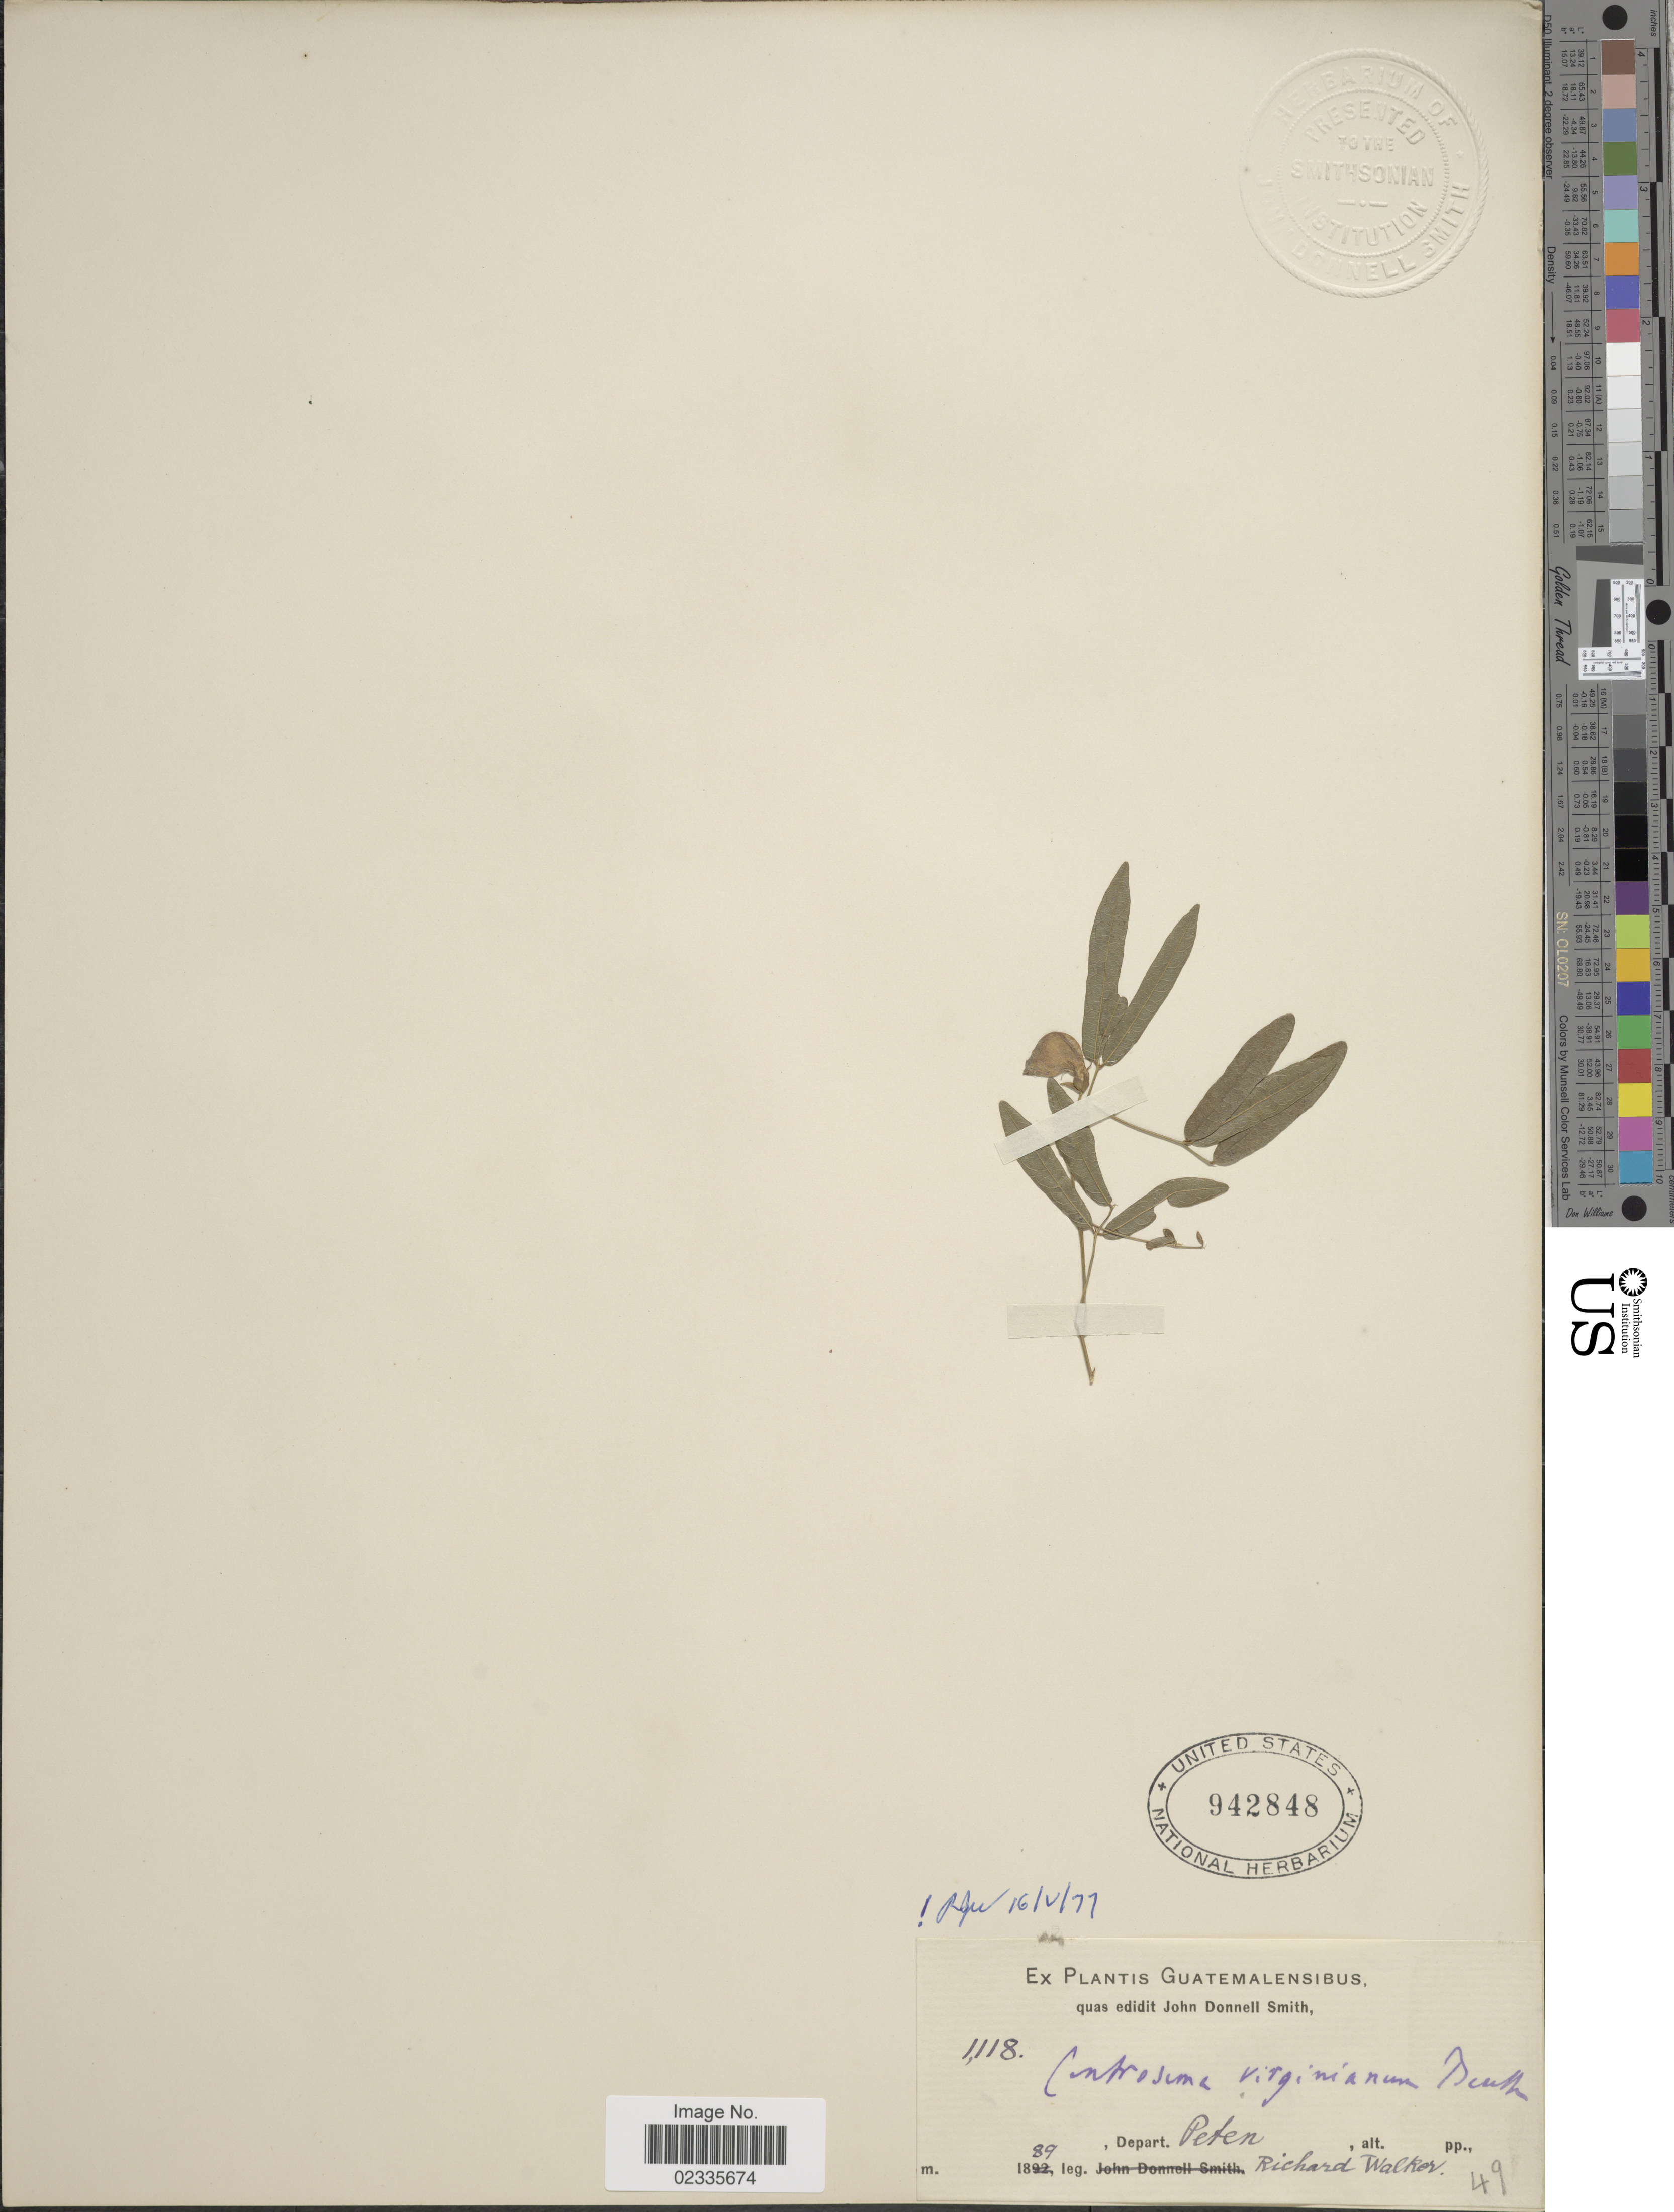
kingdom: Plantae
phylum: Tracheophyta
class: Magnoliopsida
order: Fabales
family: Fabaceae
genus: Centrosema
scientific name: Centrosema sp.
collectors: R. Walker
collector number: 1118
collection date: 1889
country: Guatemala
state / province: El Petén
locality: Depart. Peten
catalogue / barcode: US 942848